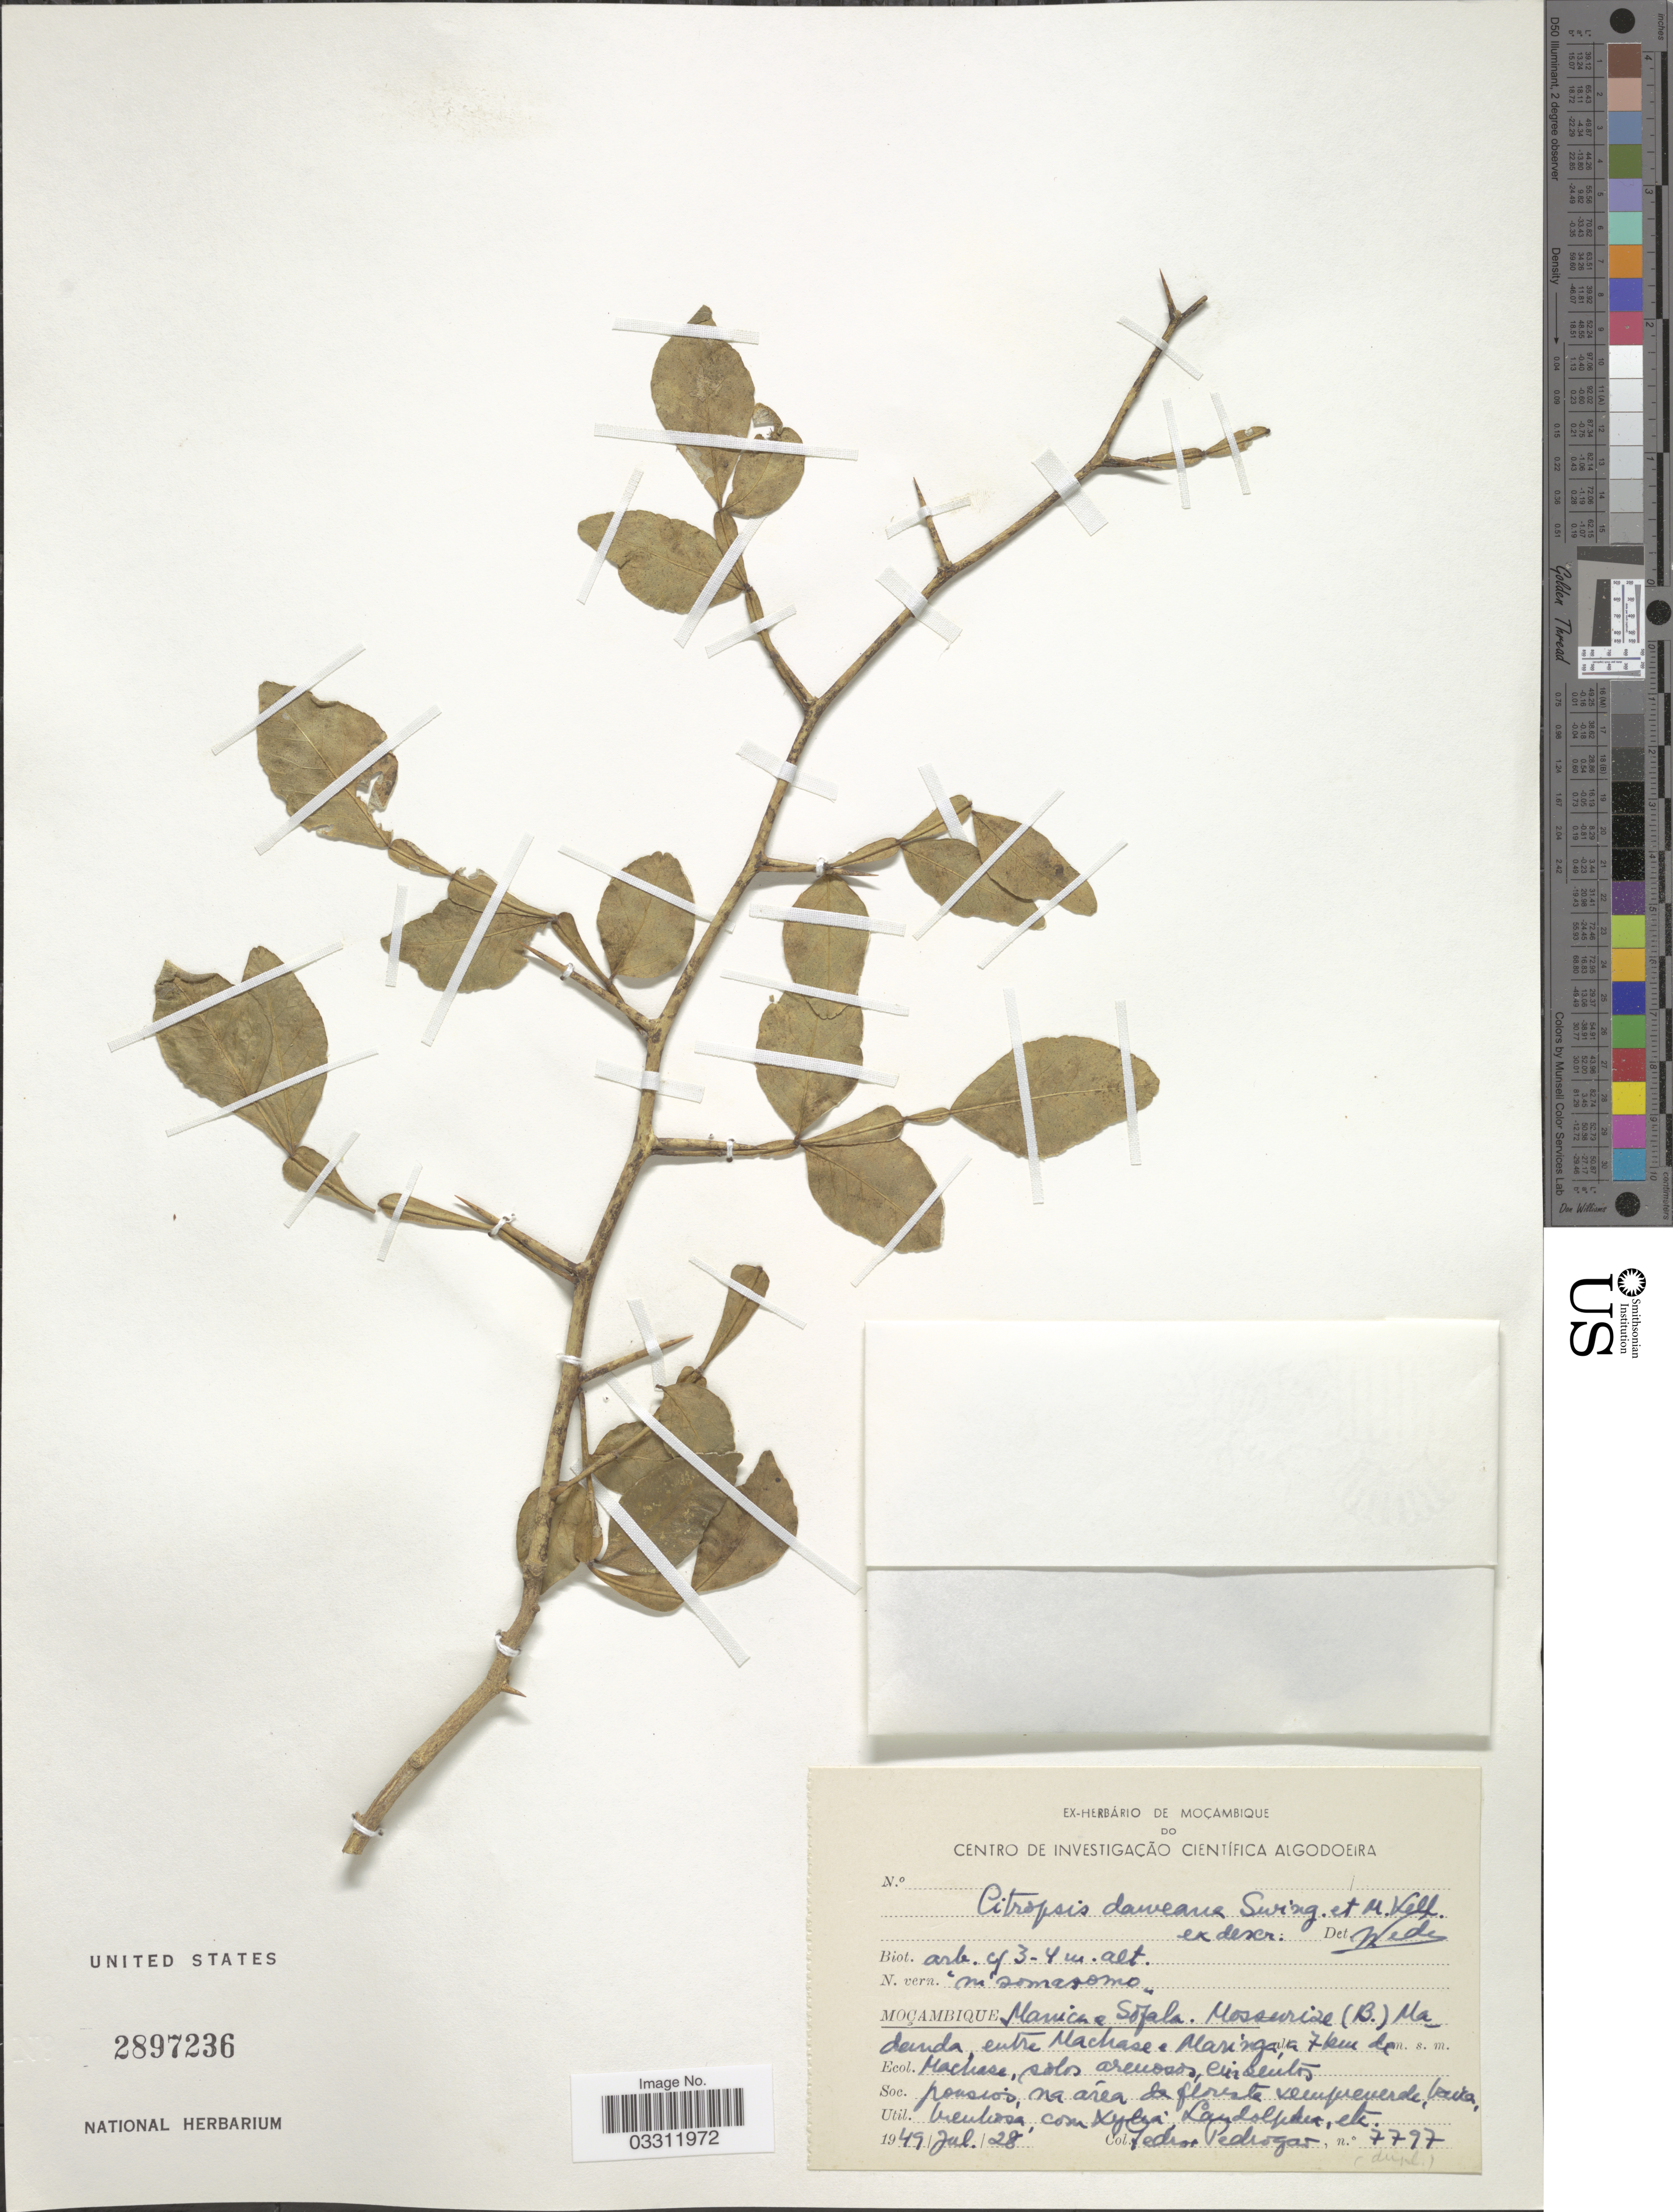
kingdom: Plantae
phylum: Tracheophyta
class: Magnoliopsida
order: Sapindales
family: Rutaceae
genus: Citropsis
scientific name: Citropsis daweana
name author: Swingle & M. Kellerm.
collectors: Pedro & Pedrogao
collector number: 7797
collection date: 1949-07-28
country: Mozambique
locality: Moçambique, Manica e Sofala. Mossurize (B.). Madanda, entre Machase e Maringa, a 7 km de Machase.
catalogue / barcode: US 2897236